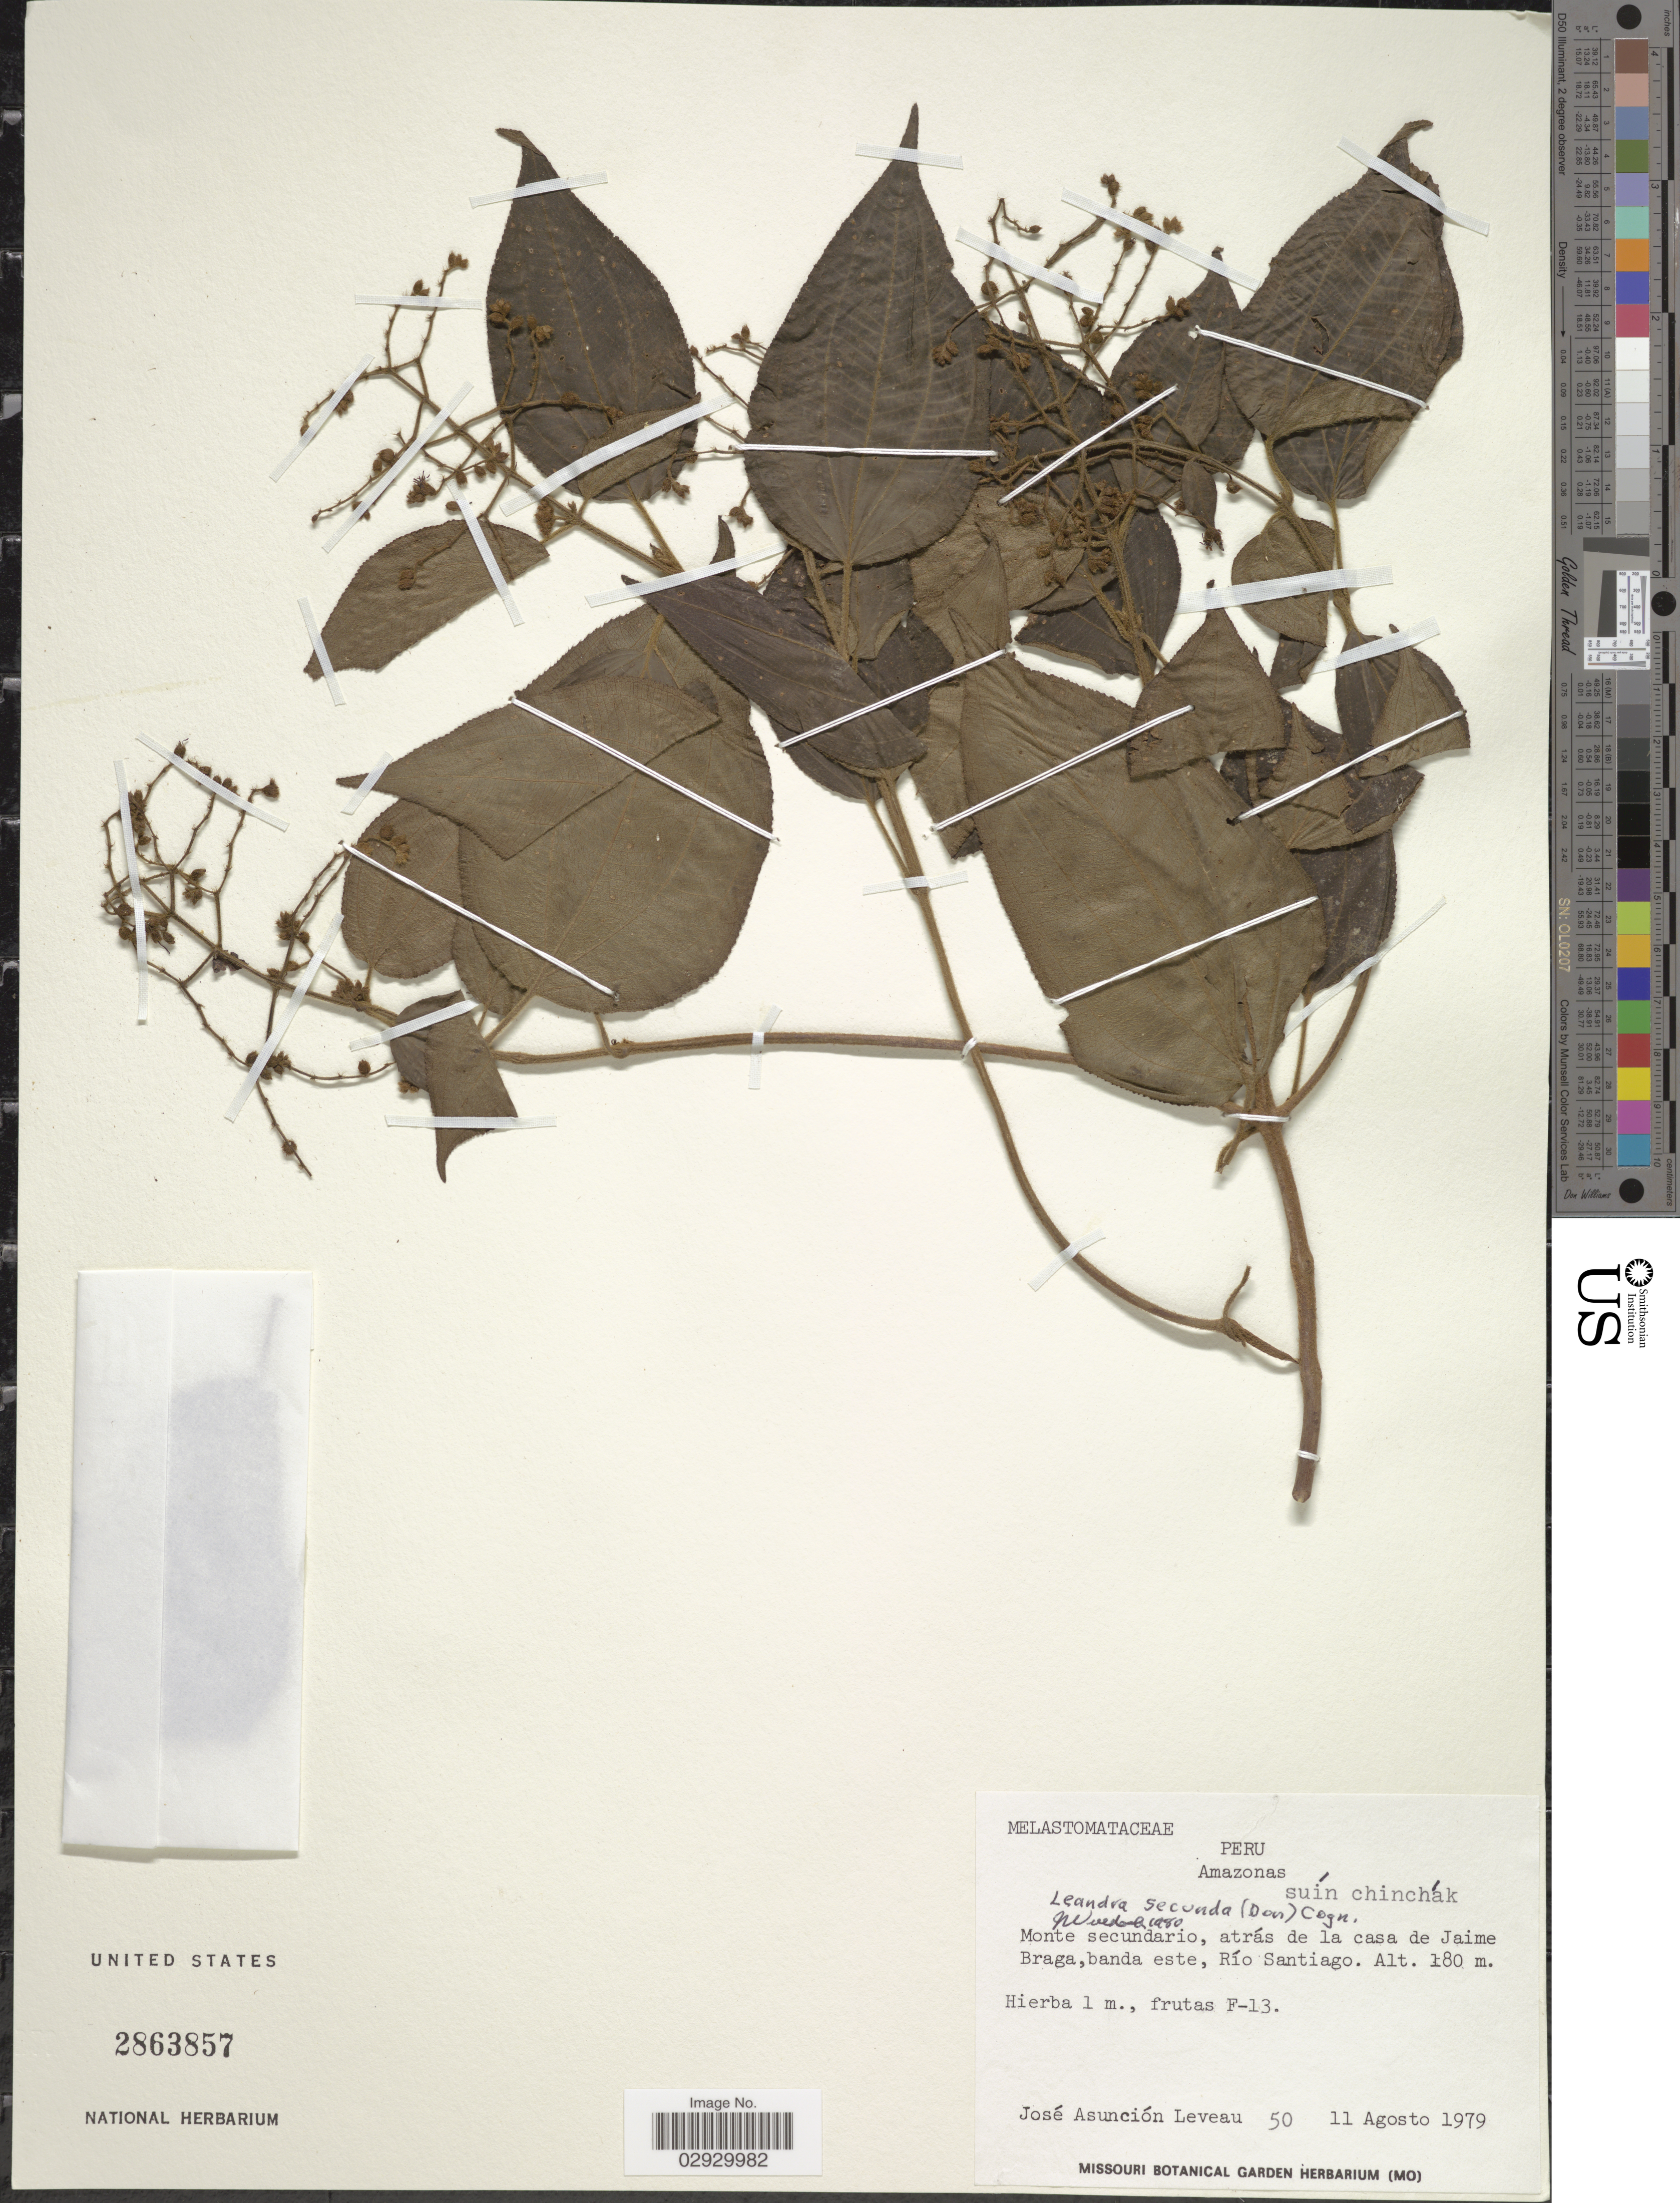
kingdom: Plantae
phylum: Tracheophyta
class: Magnoliopsida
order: Myrtales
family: Melastomataceae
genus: Leandra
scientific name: Leandra secunda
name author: (D. Don) Cogn.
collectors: J. Asuncion-leveau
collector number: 50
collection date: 1979-08-11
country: Peru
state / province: Amazonas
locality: Monte secundario, atrás de la casa de Jaime Braga, banda este, Río Santiago.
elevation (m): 180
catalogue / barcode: US 2863857